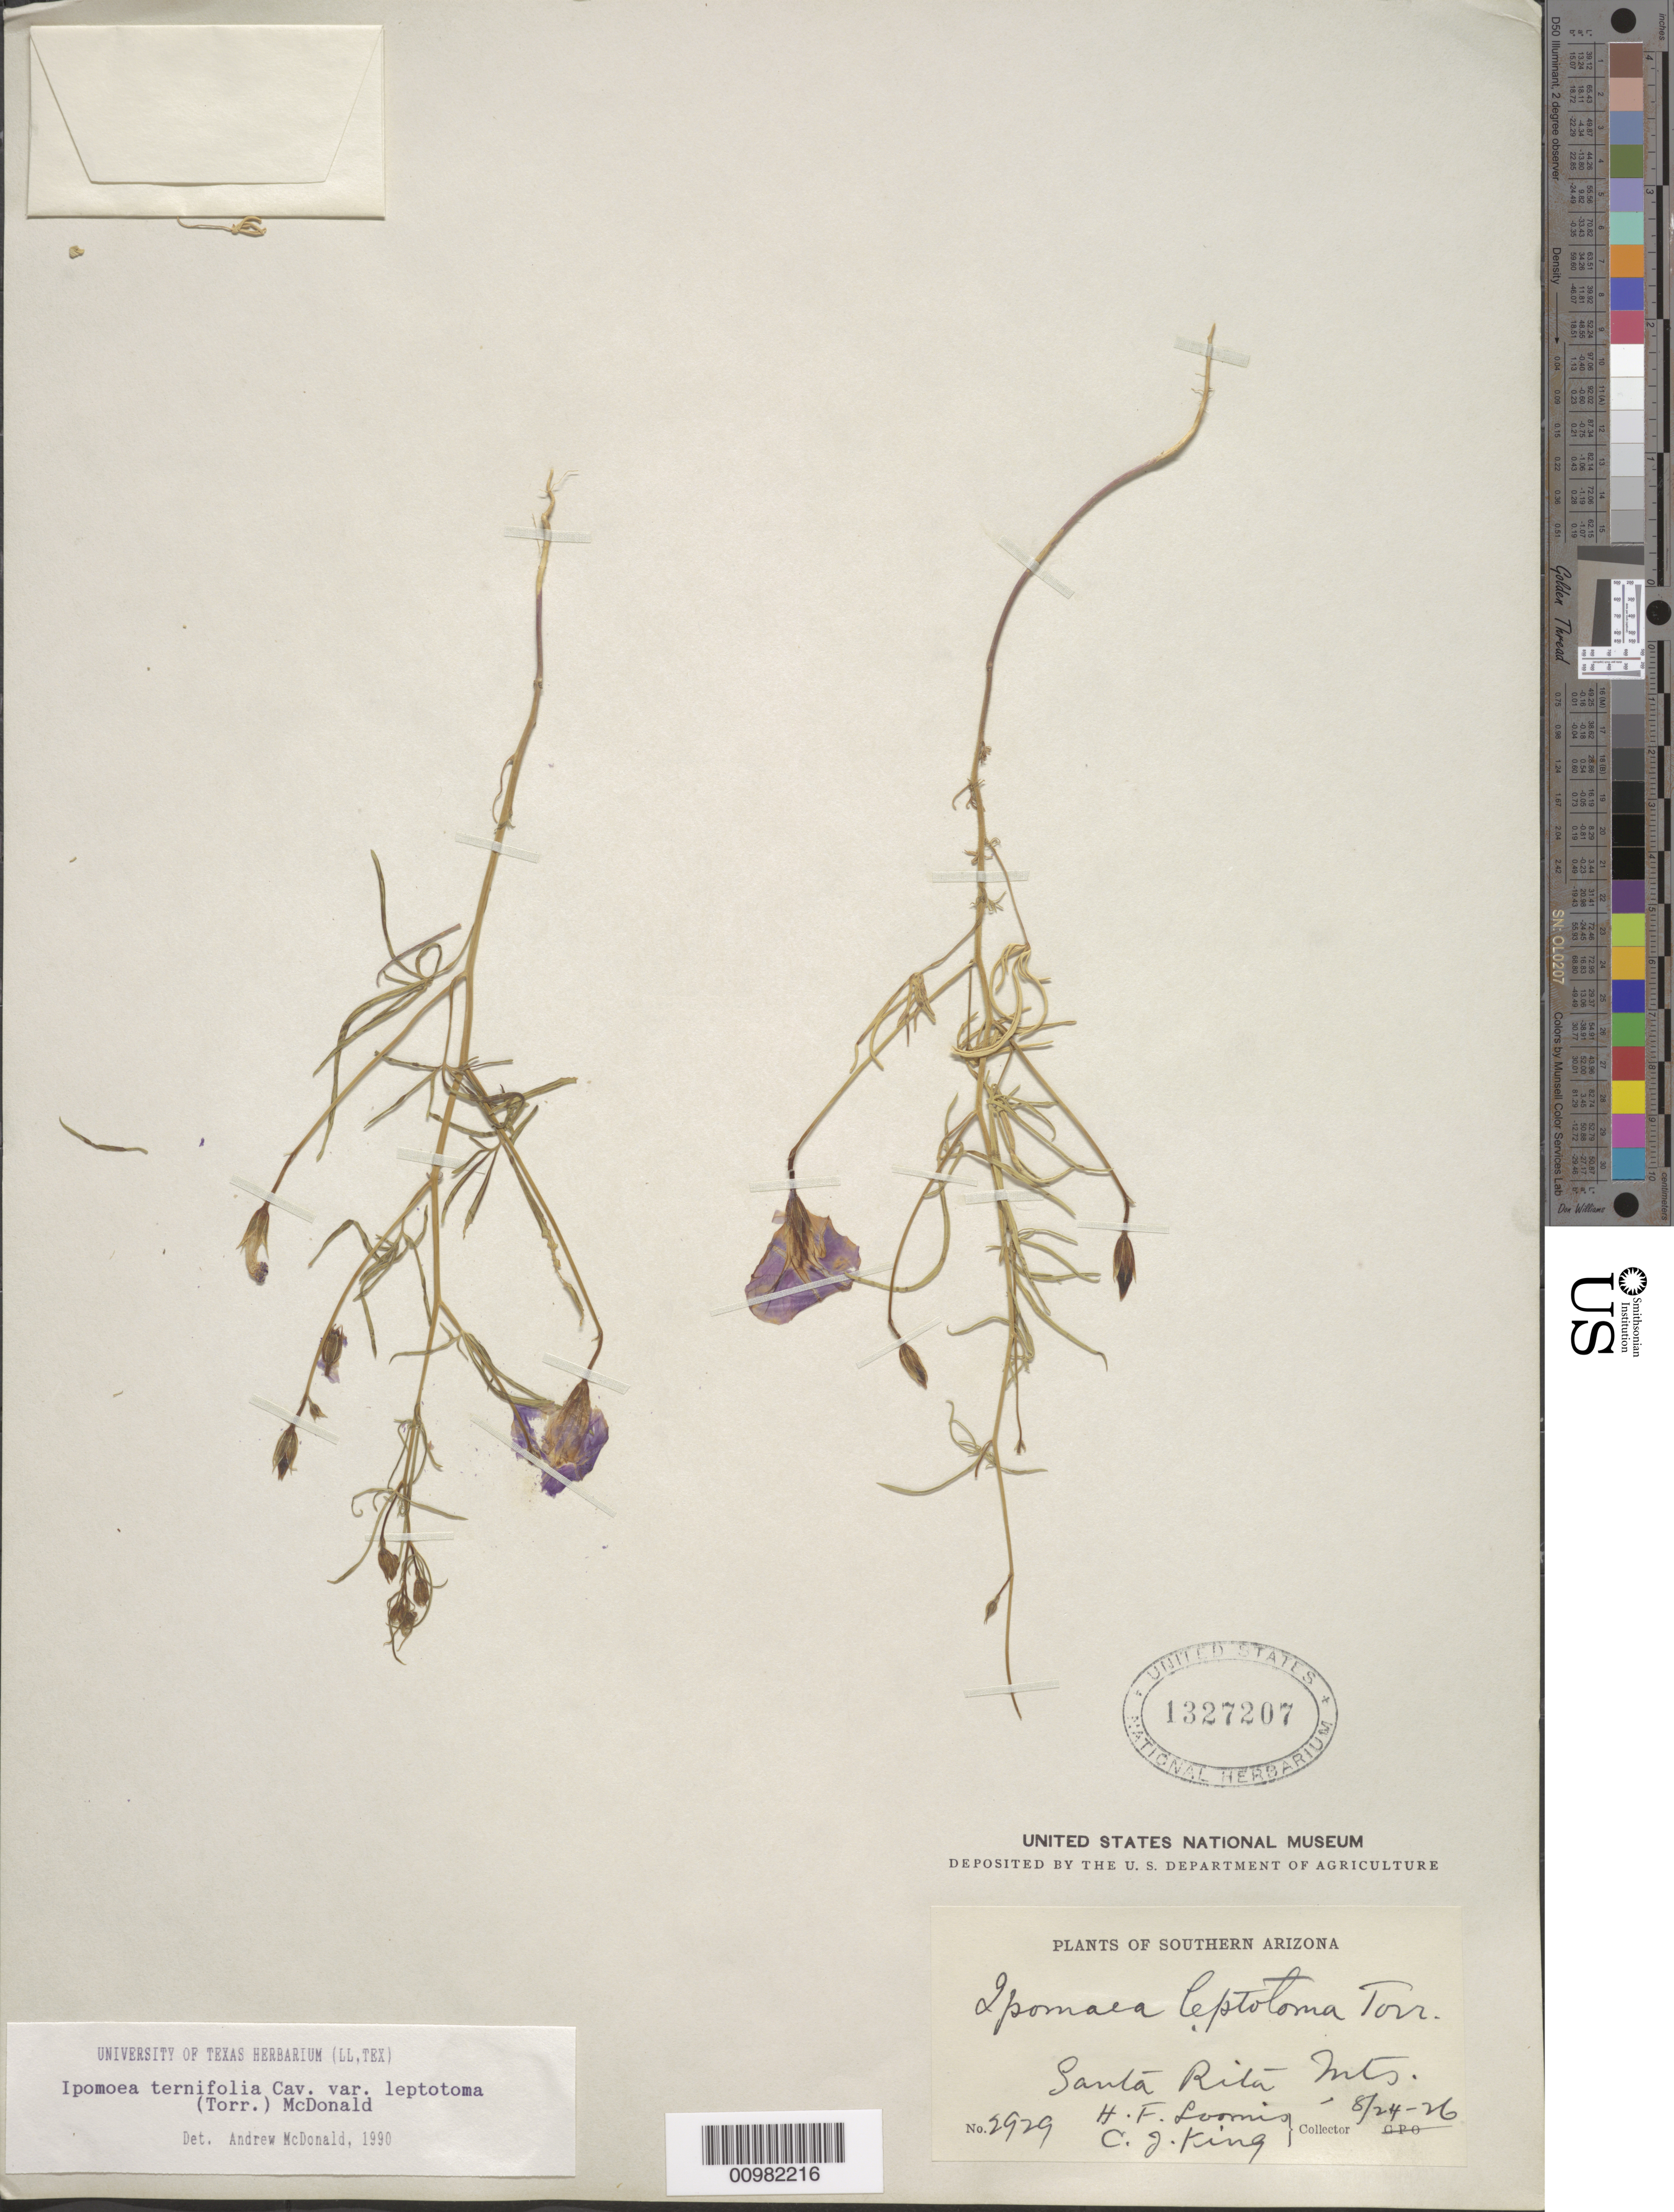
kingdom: Plantae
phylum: Tracheophyta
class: Magnoliopsida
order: Solanales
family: Convolvulaceae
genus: Ipomoea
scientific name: Ipomoea ternifolia var. leptotoma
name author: (Torr.) J.A. McDonald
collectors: H. F. Loomis & C. J. King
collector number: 2929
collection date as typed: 24 Aug 1926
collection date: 1926-08-24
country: United States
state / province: Arizona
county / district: Santa Cruz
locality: Santa Rita Mts.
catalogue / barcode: US 1327207